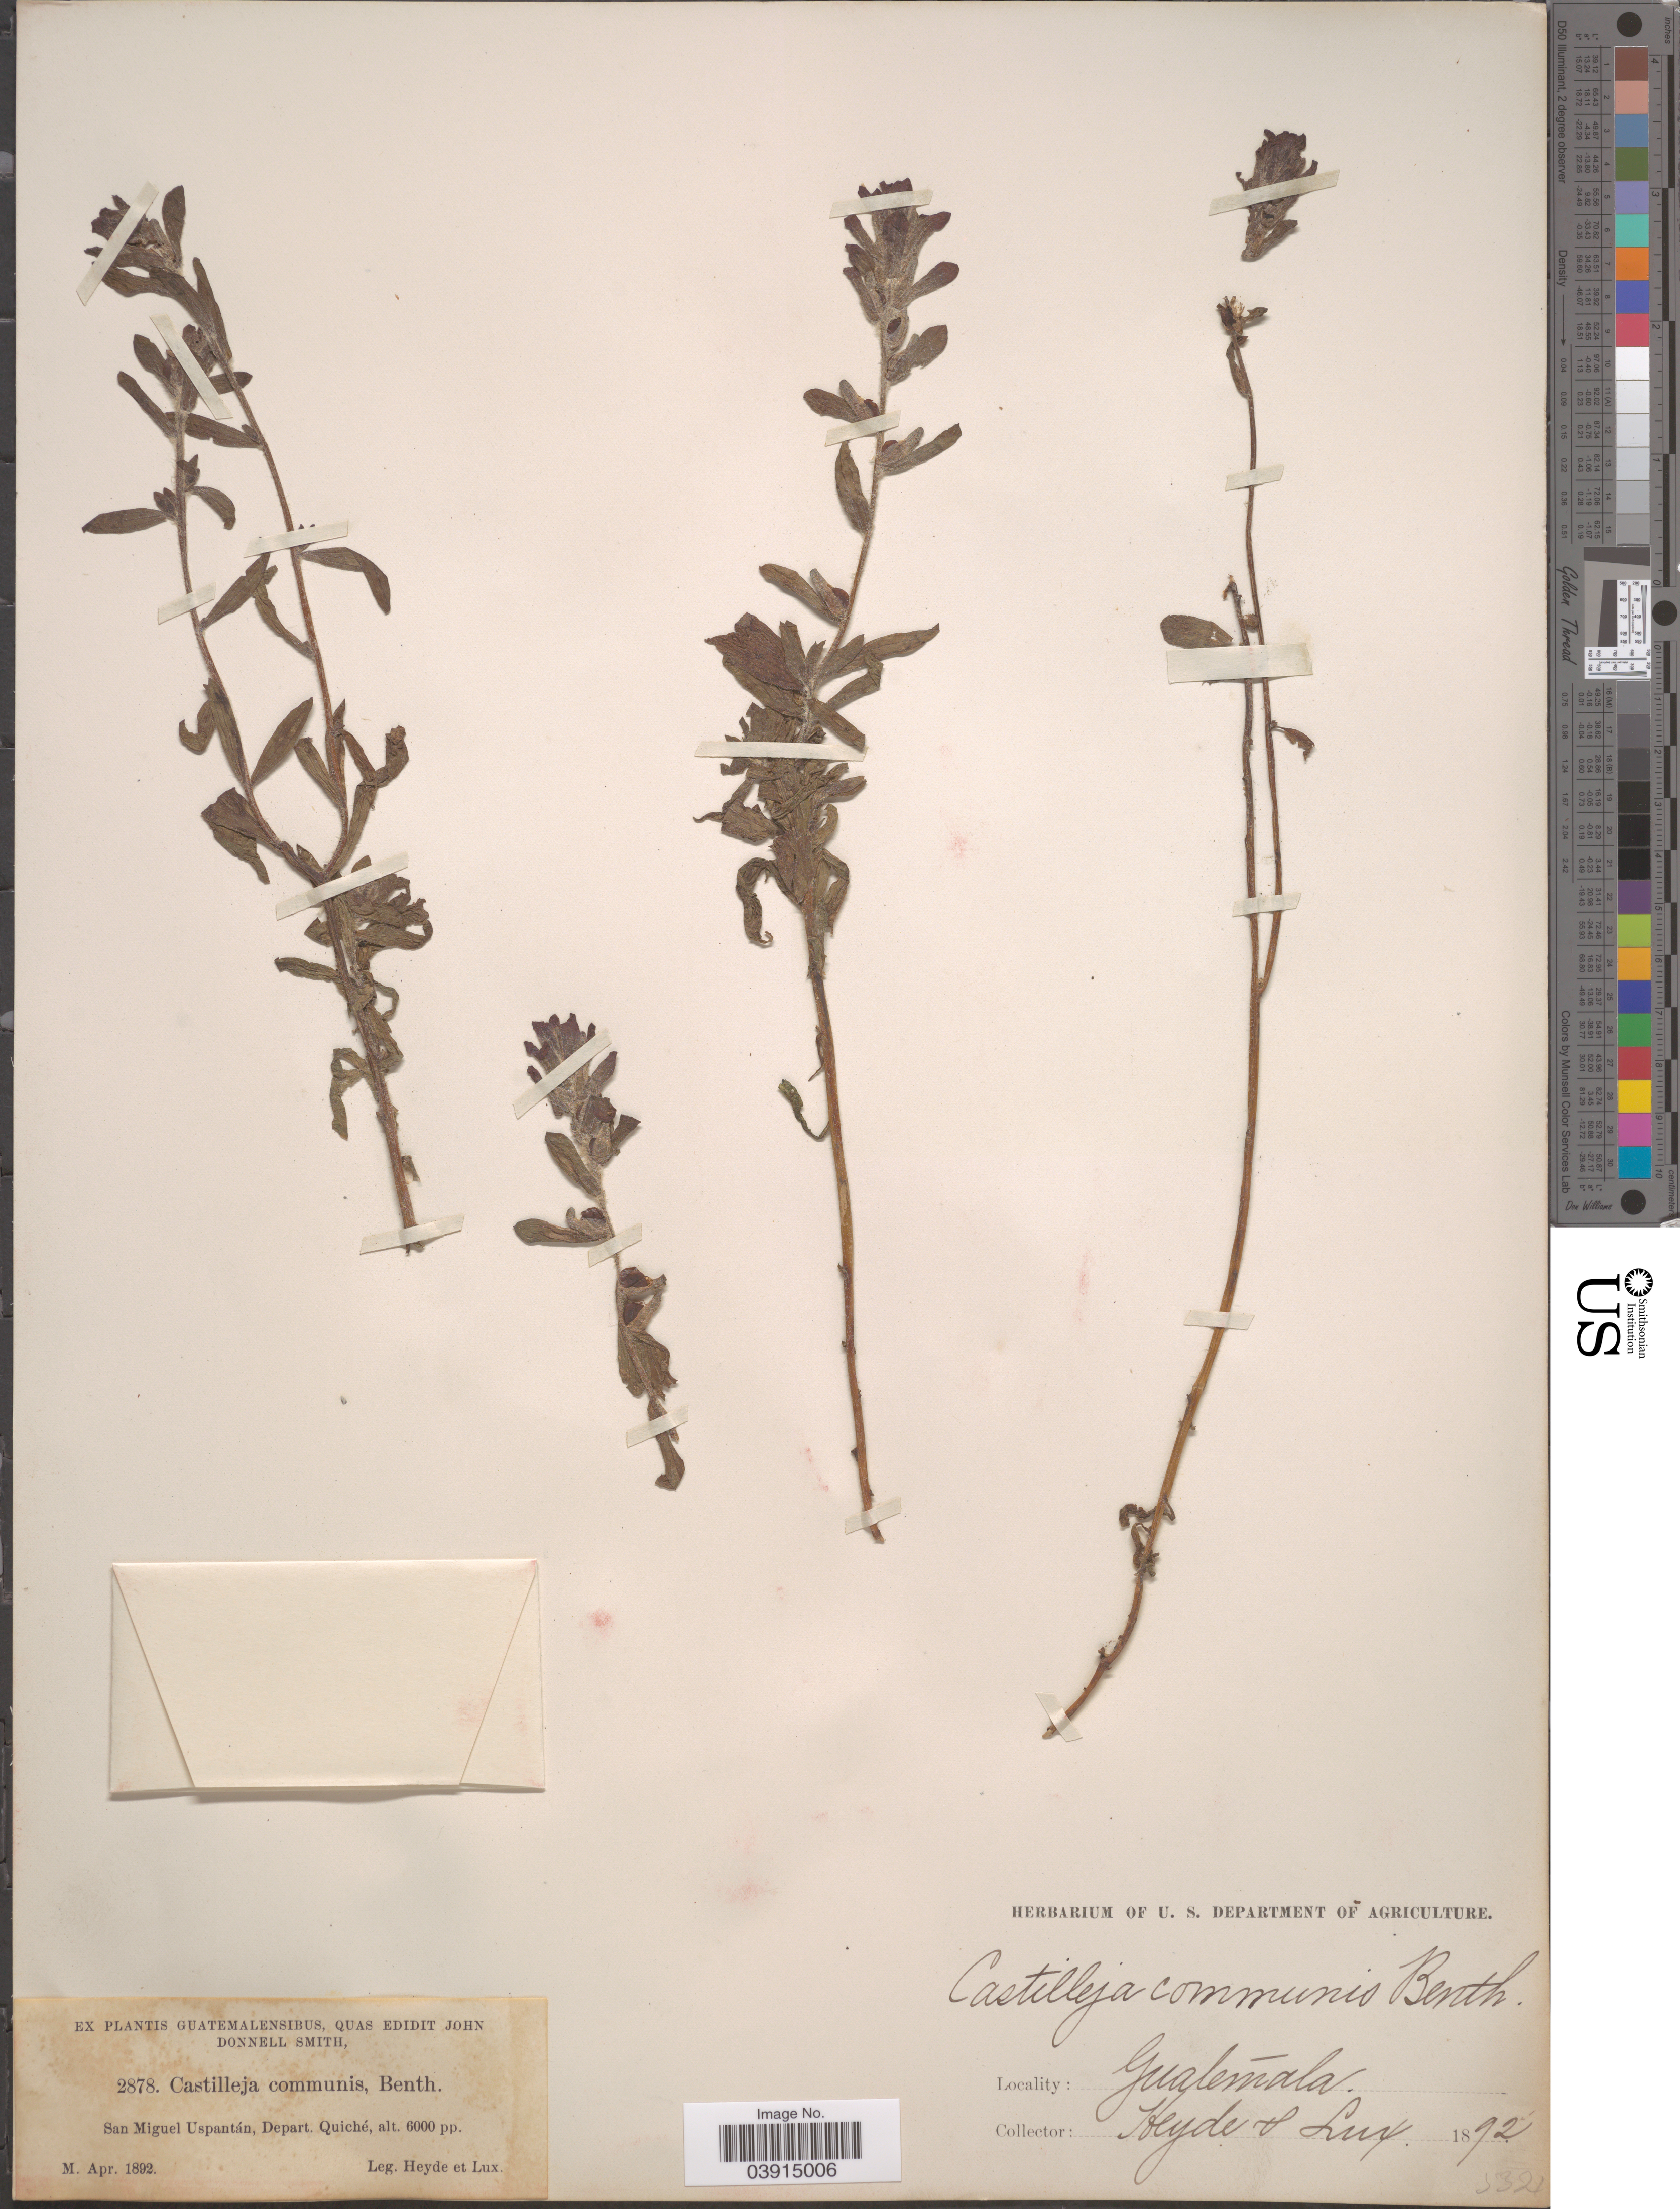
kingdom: Plantae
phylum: Tracheophyta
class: Magnoliopsida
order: Lamiales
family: Orobanchaceae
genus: Castilleja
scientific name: Castilleja arvensis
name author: Schltdl. & Cham.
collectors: Heyde & Lux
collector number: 2878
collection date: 1892-04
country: Guatemala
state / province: El Quiche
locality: San Miguel Uspantán, Depart. Quiché.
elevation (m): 1829